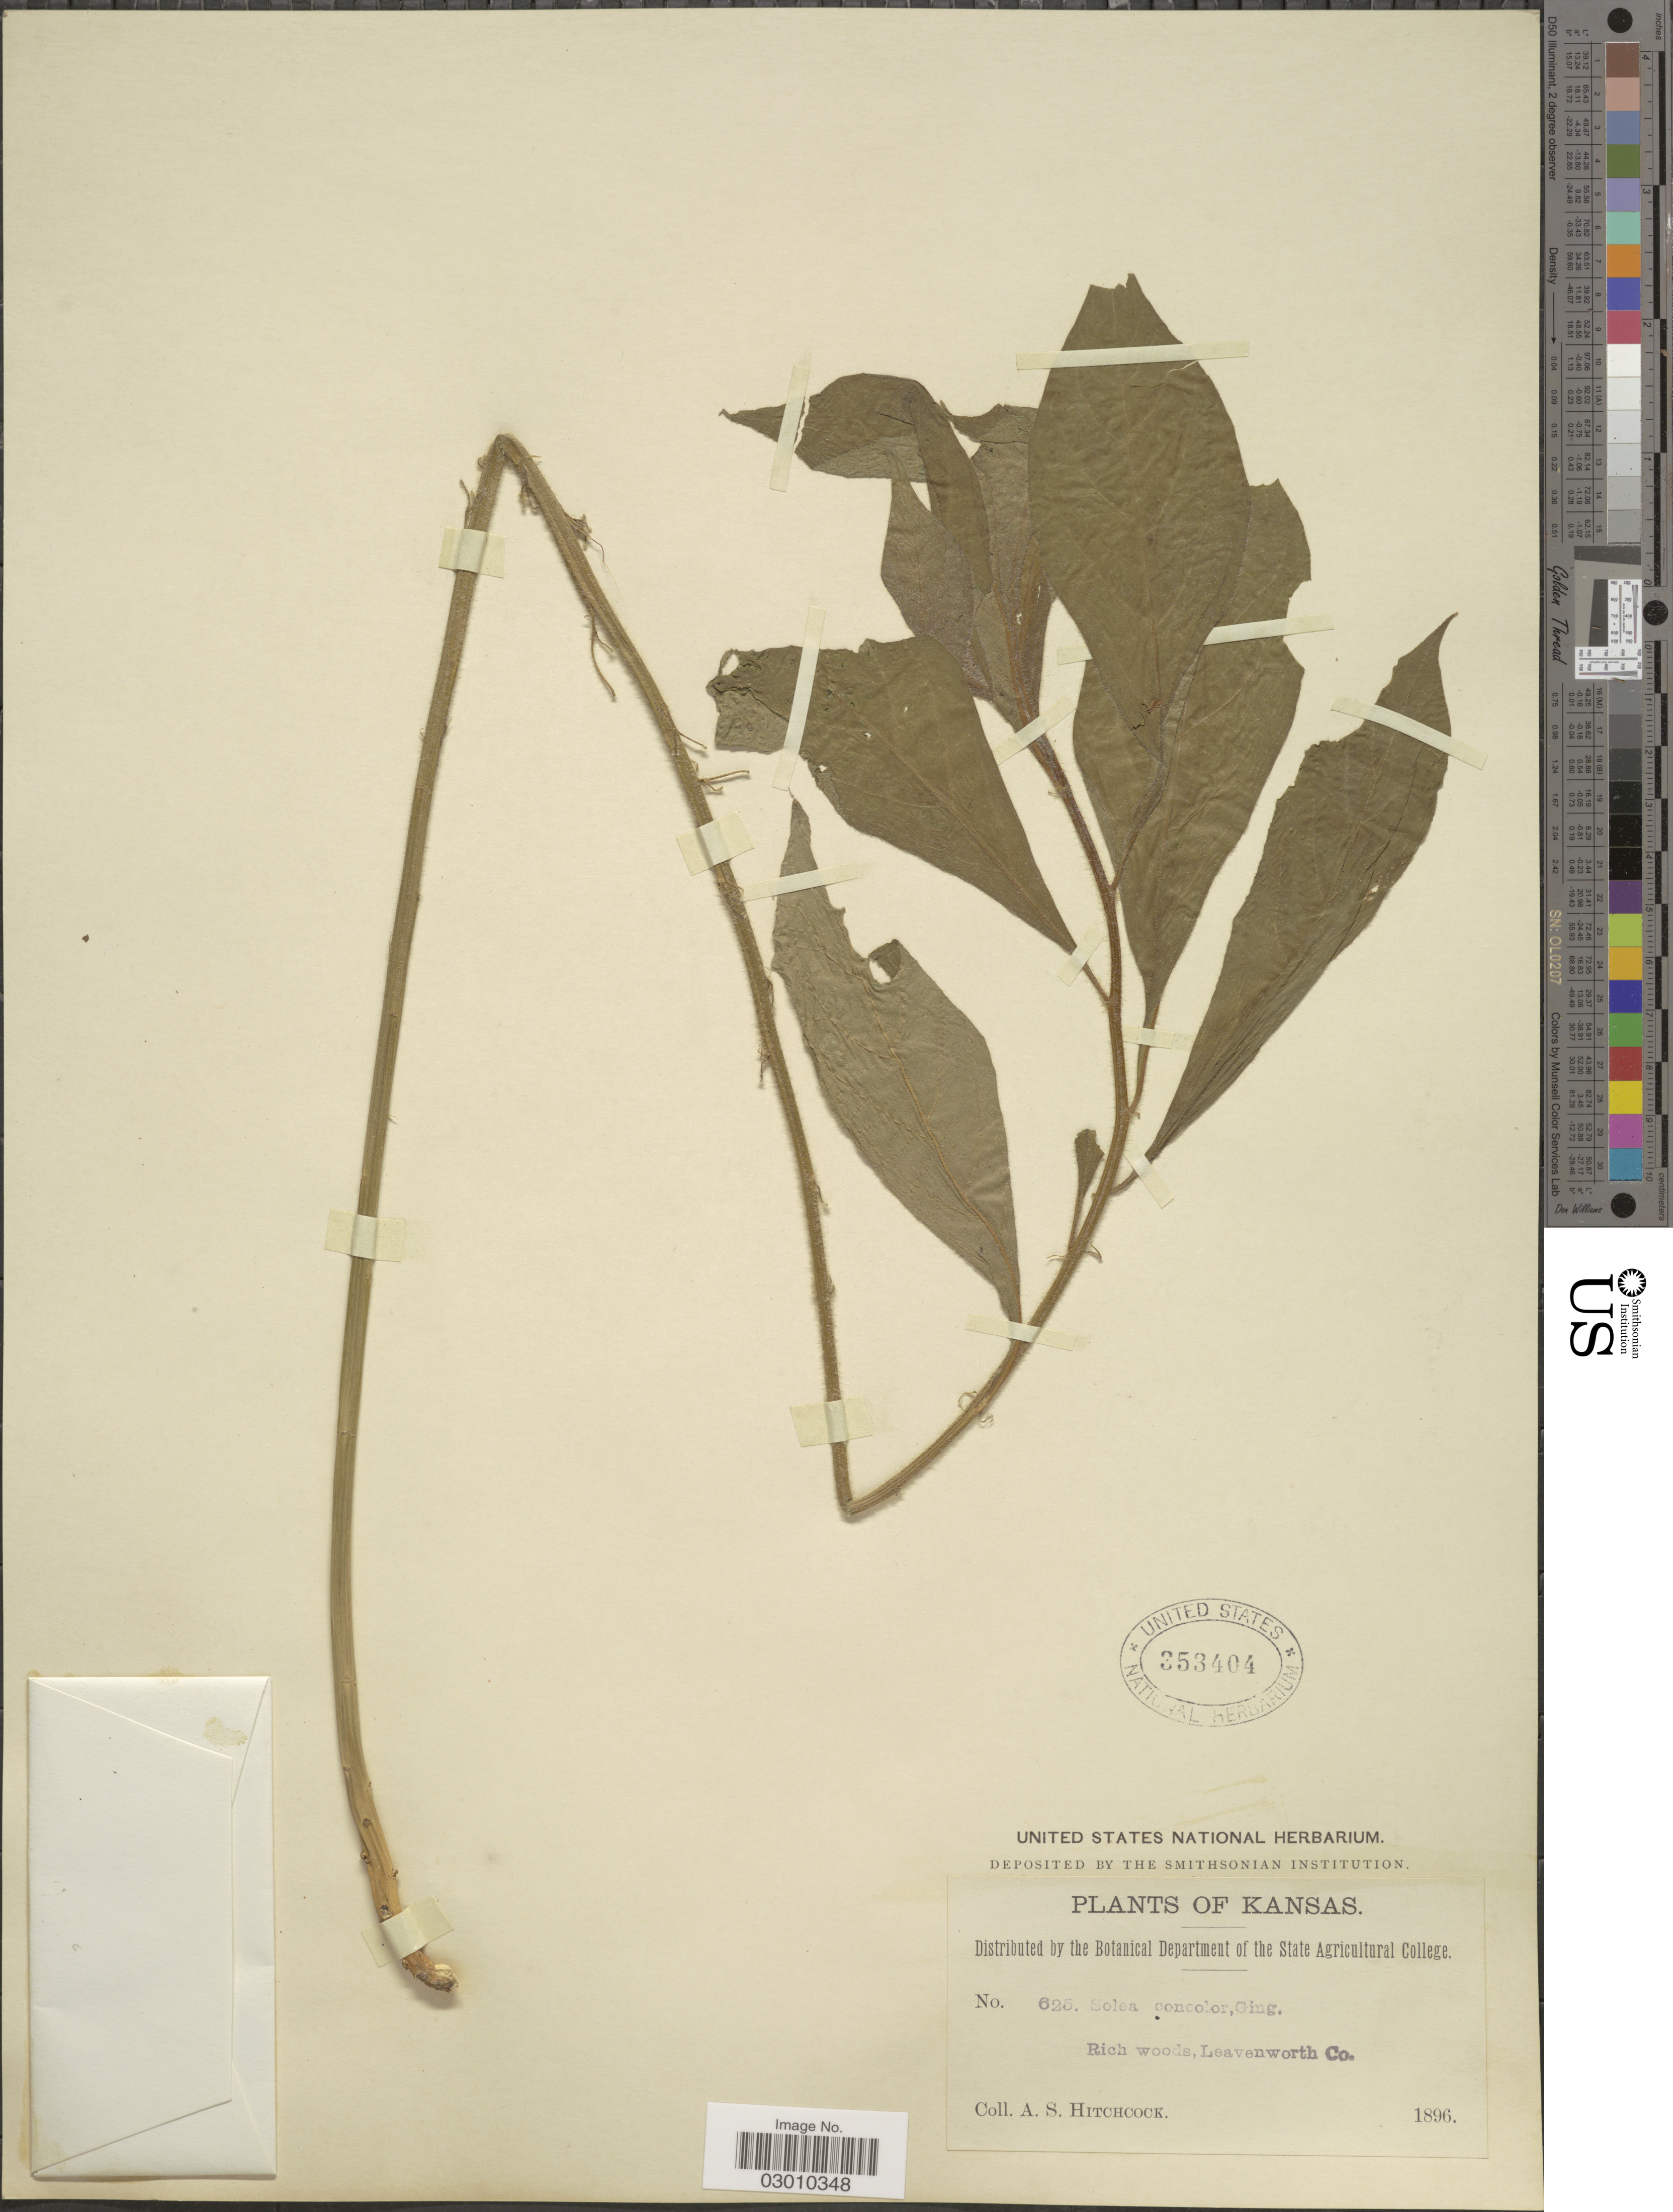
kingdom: Plantae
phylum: Tracheophyta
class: Magnoliopsida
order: Malpighiales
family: Violaceae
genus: Cubelium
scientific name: Cubelium concolor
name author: (T.F. Forst.) Raf. ex Britton & A. Br.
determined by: Strong, Mark T., (BOT), Smithsonian Institution - National Museum of Natural History (UNITED STATES)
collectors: A. S. Hitchcock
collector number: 625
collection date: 1896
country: United States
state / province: Kansas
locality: Leavenworth Co.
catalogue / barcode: US 353404